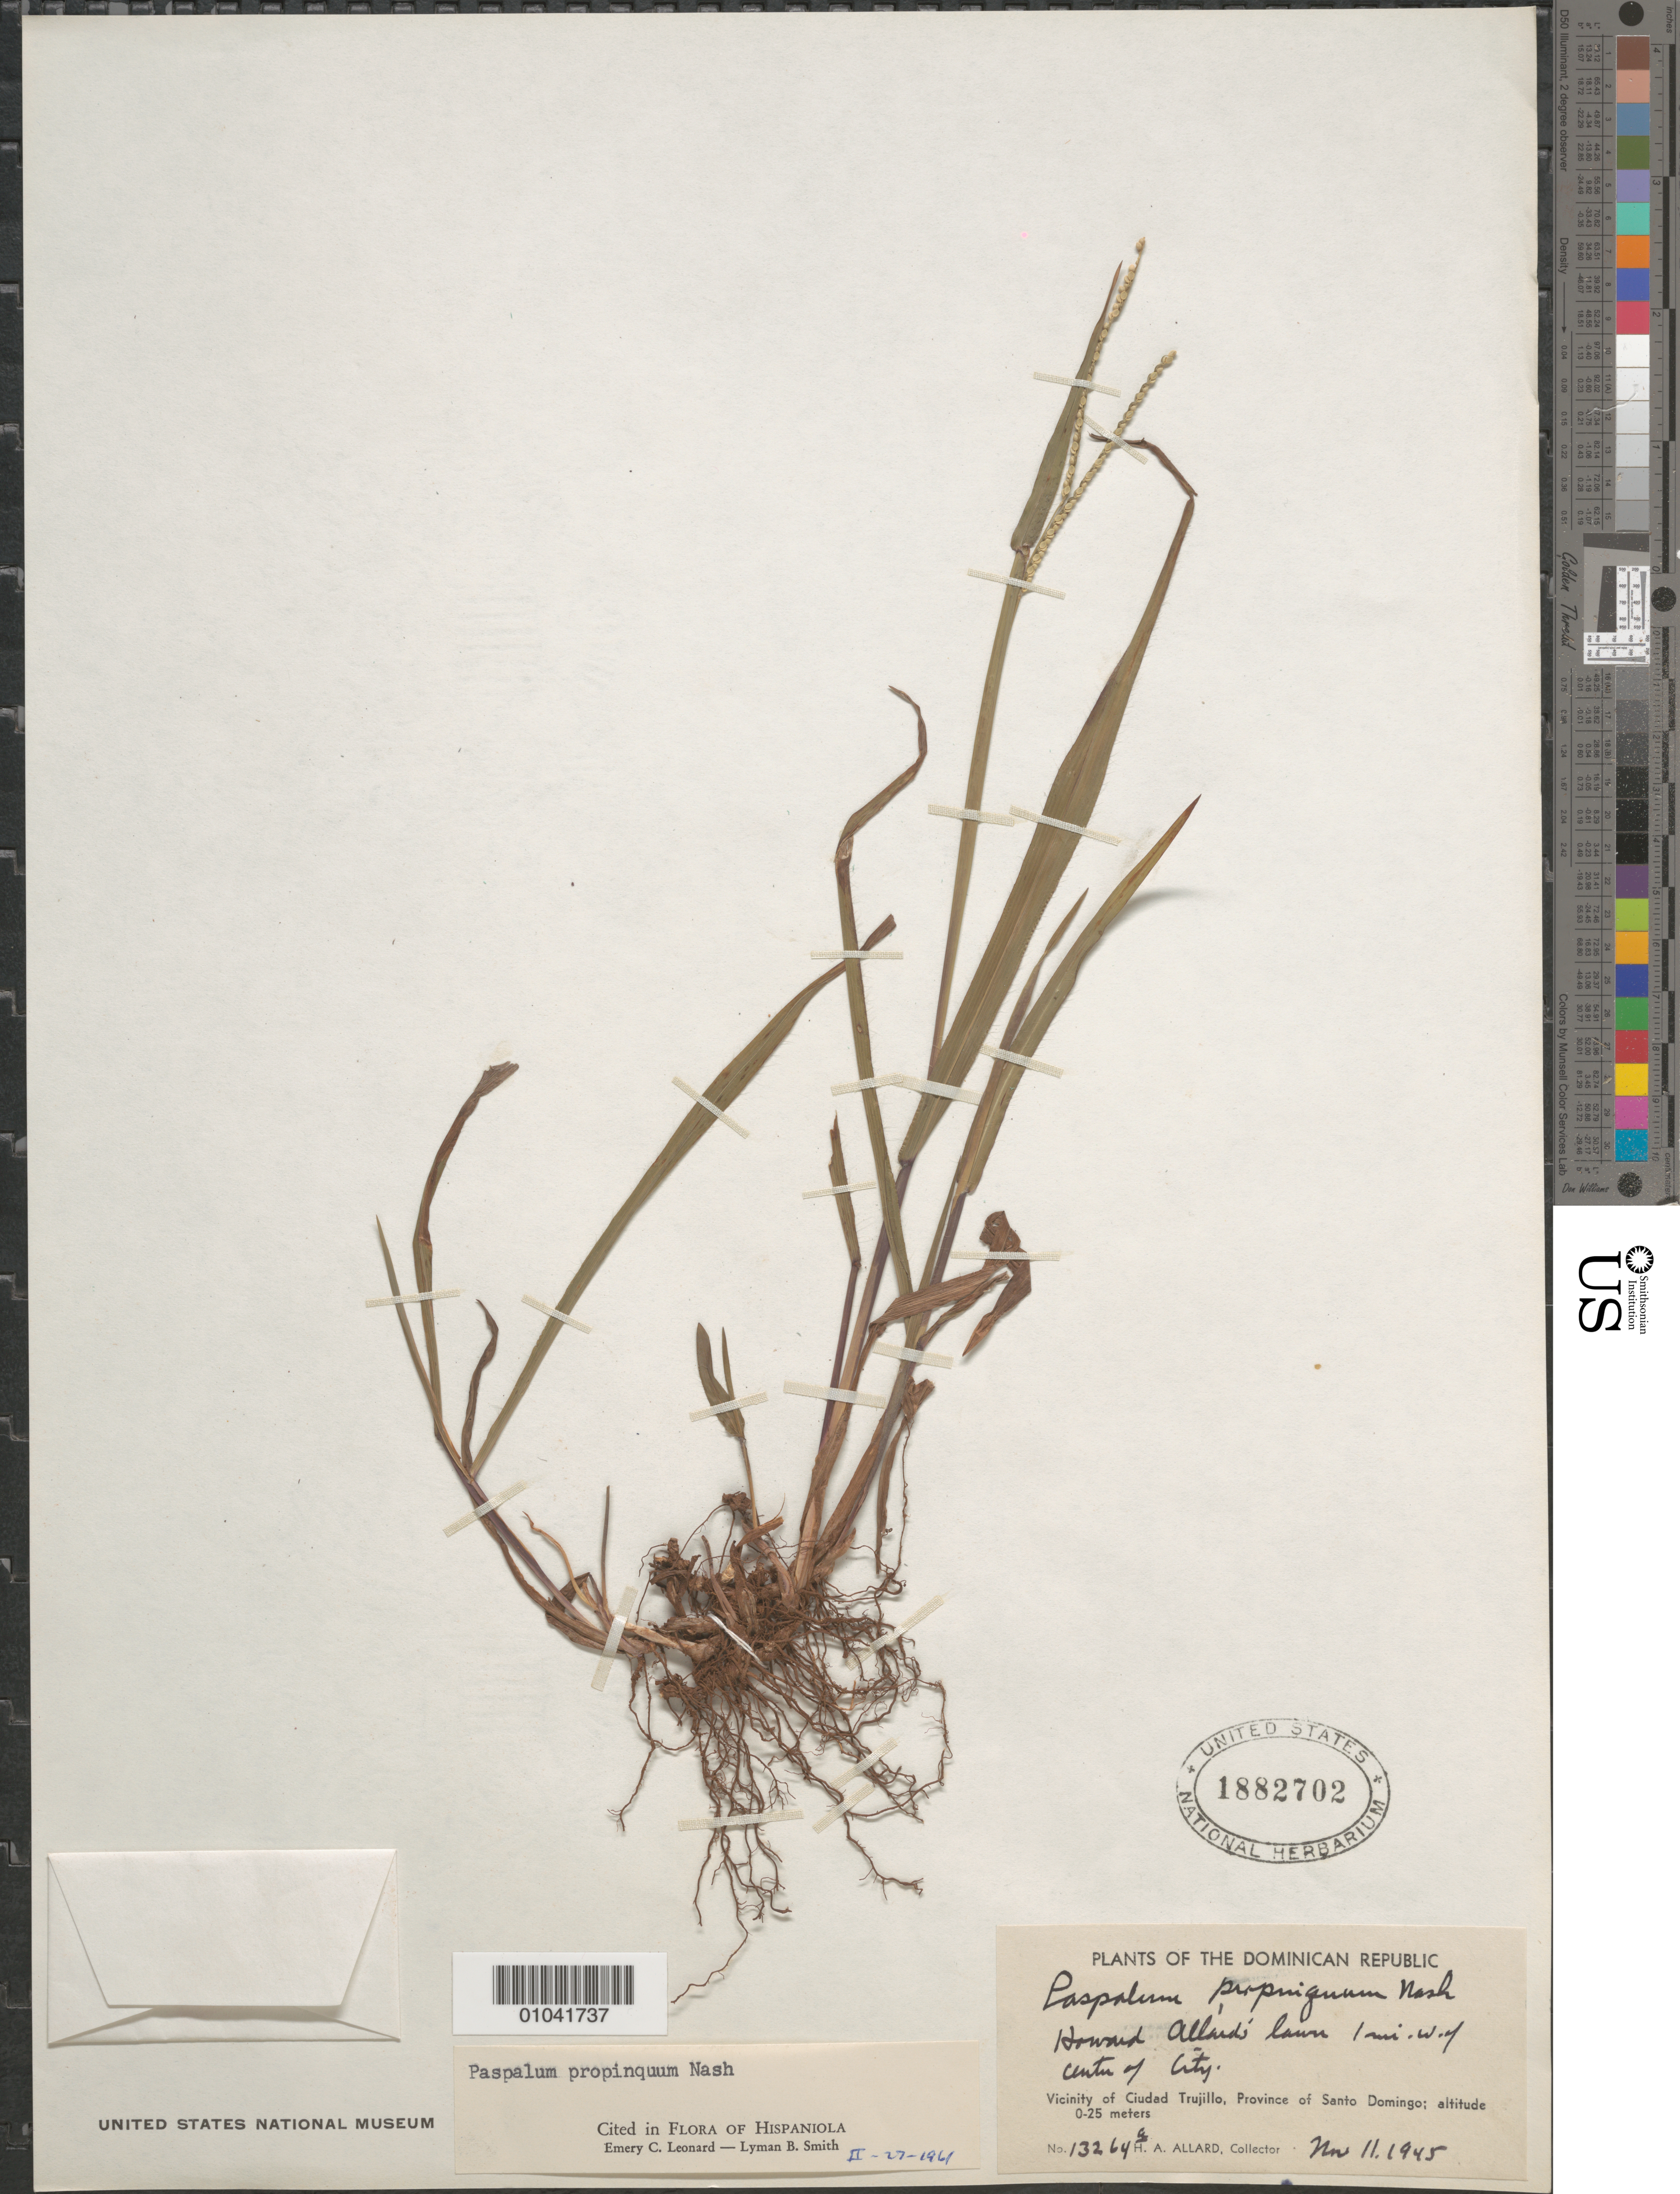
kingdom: Plantae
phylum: Tracheophyta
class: Liliopsida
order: Poales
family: Poaceae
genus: Paspalum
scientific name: Paspalum setaceum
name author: Michx.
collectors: H. A. Allard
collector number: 13264a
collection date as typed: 11 Nov 1945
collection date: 1945-11-11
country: Dominican Republic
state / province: Distrito Nacional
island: Hispaniola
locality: Vicinity of Ciudad Trujillo, Province of Santo Domingo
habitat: on lawn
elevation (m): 0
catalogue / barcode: US 1882702